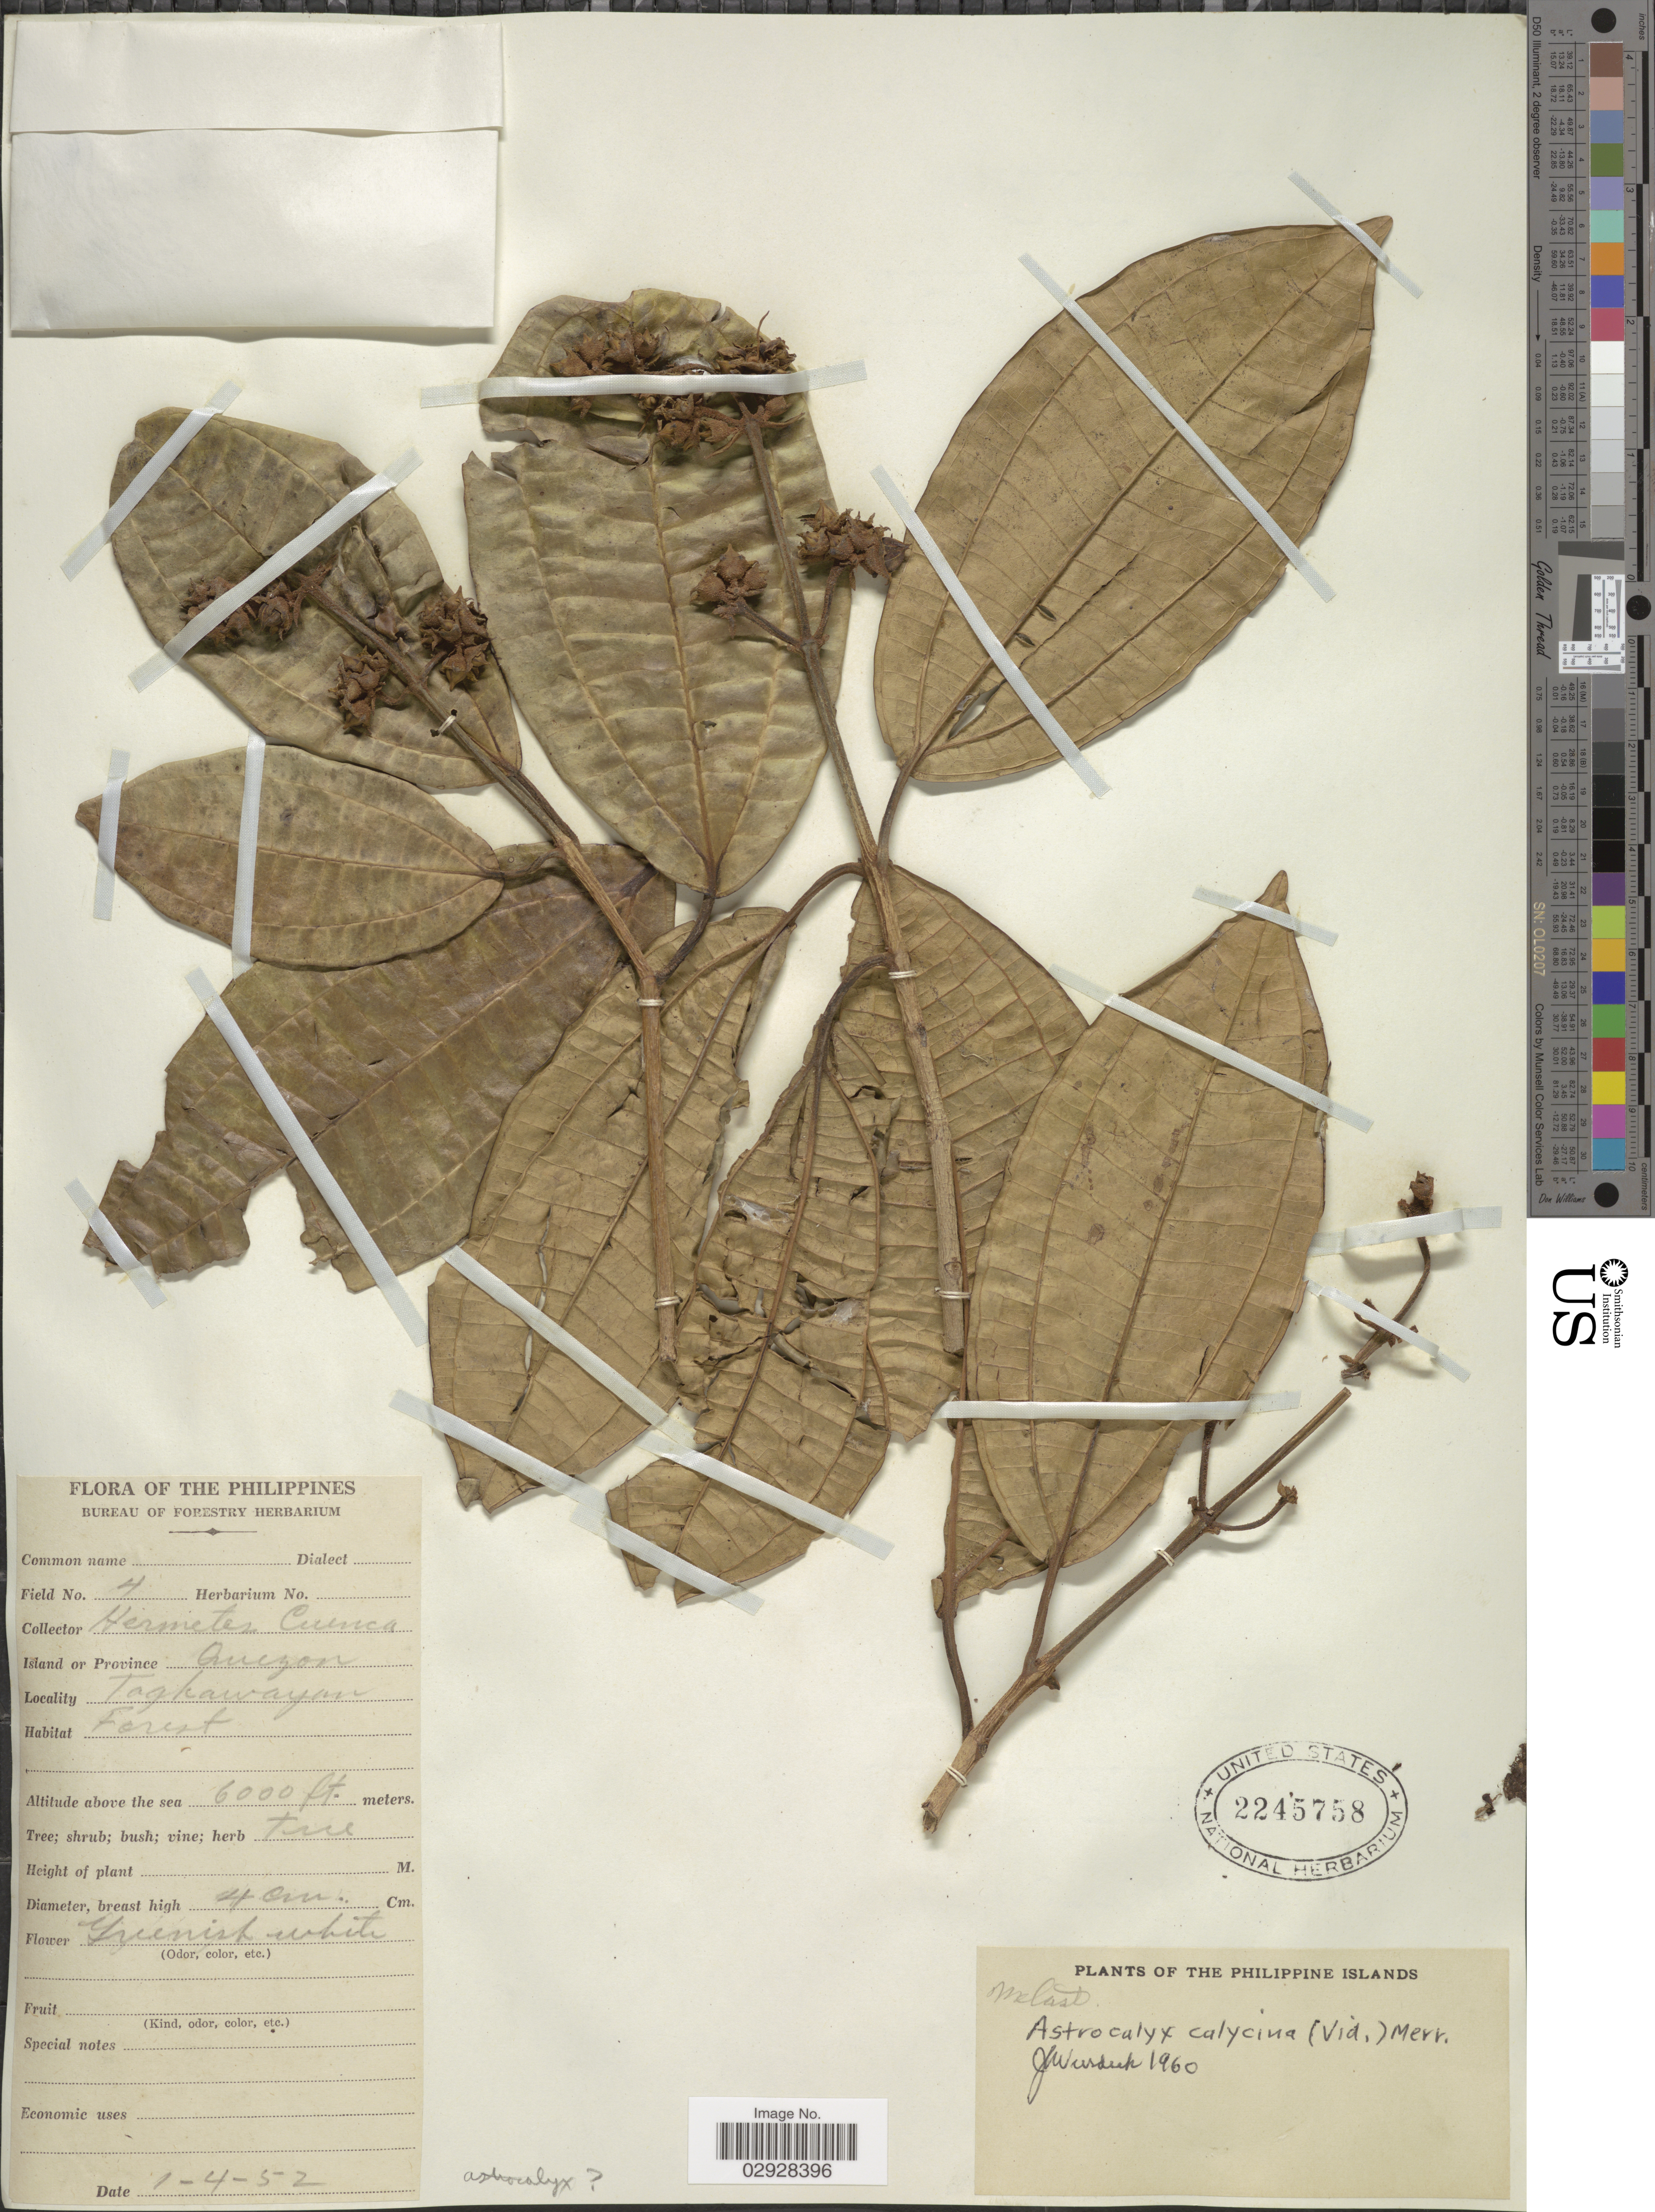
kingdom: Plantae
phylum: Tracheophyta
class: Magnoliopsida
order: Myrtales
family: Melastomataceae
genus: Astrocalyx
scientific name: Astrocalyx calycina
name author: Merr.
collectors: H. Cuenca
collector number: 4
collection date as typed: Transcribed d/m/y: 1/4/52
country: Philippines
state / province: Calabarzon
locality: Philippine Islands. Island or Province Quezon. Tagkawayan.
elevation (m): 1829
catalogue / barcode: US 2245758